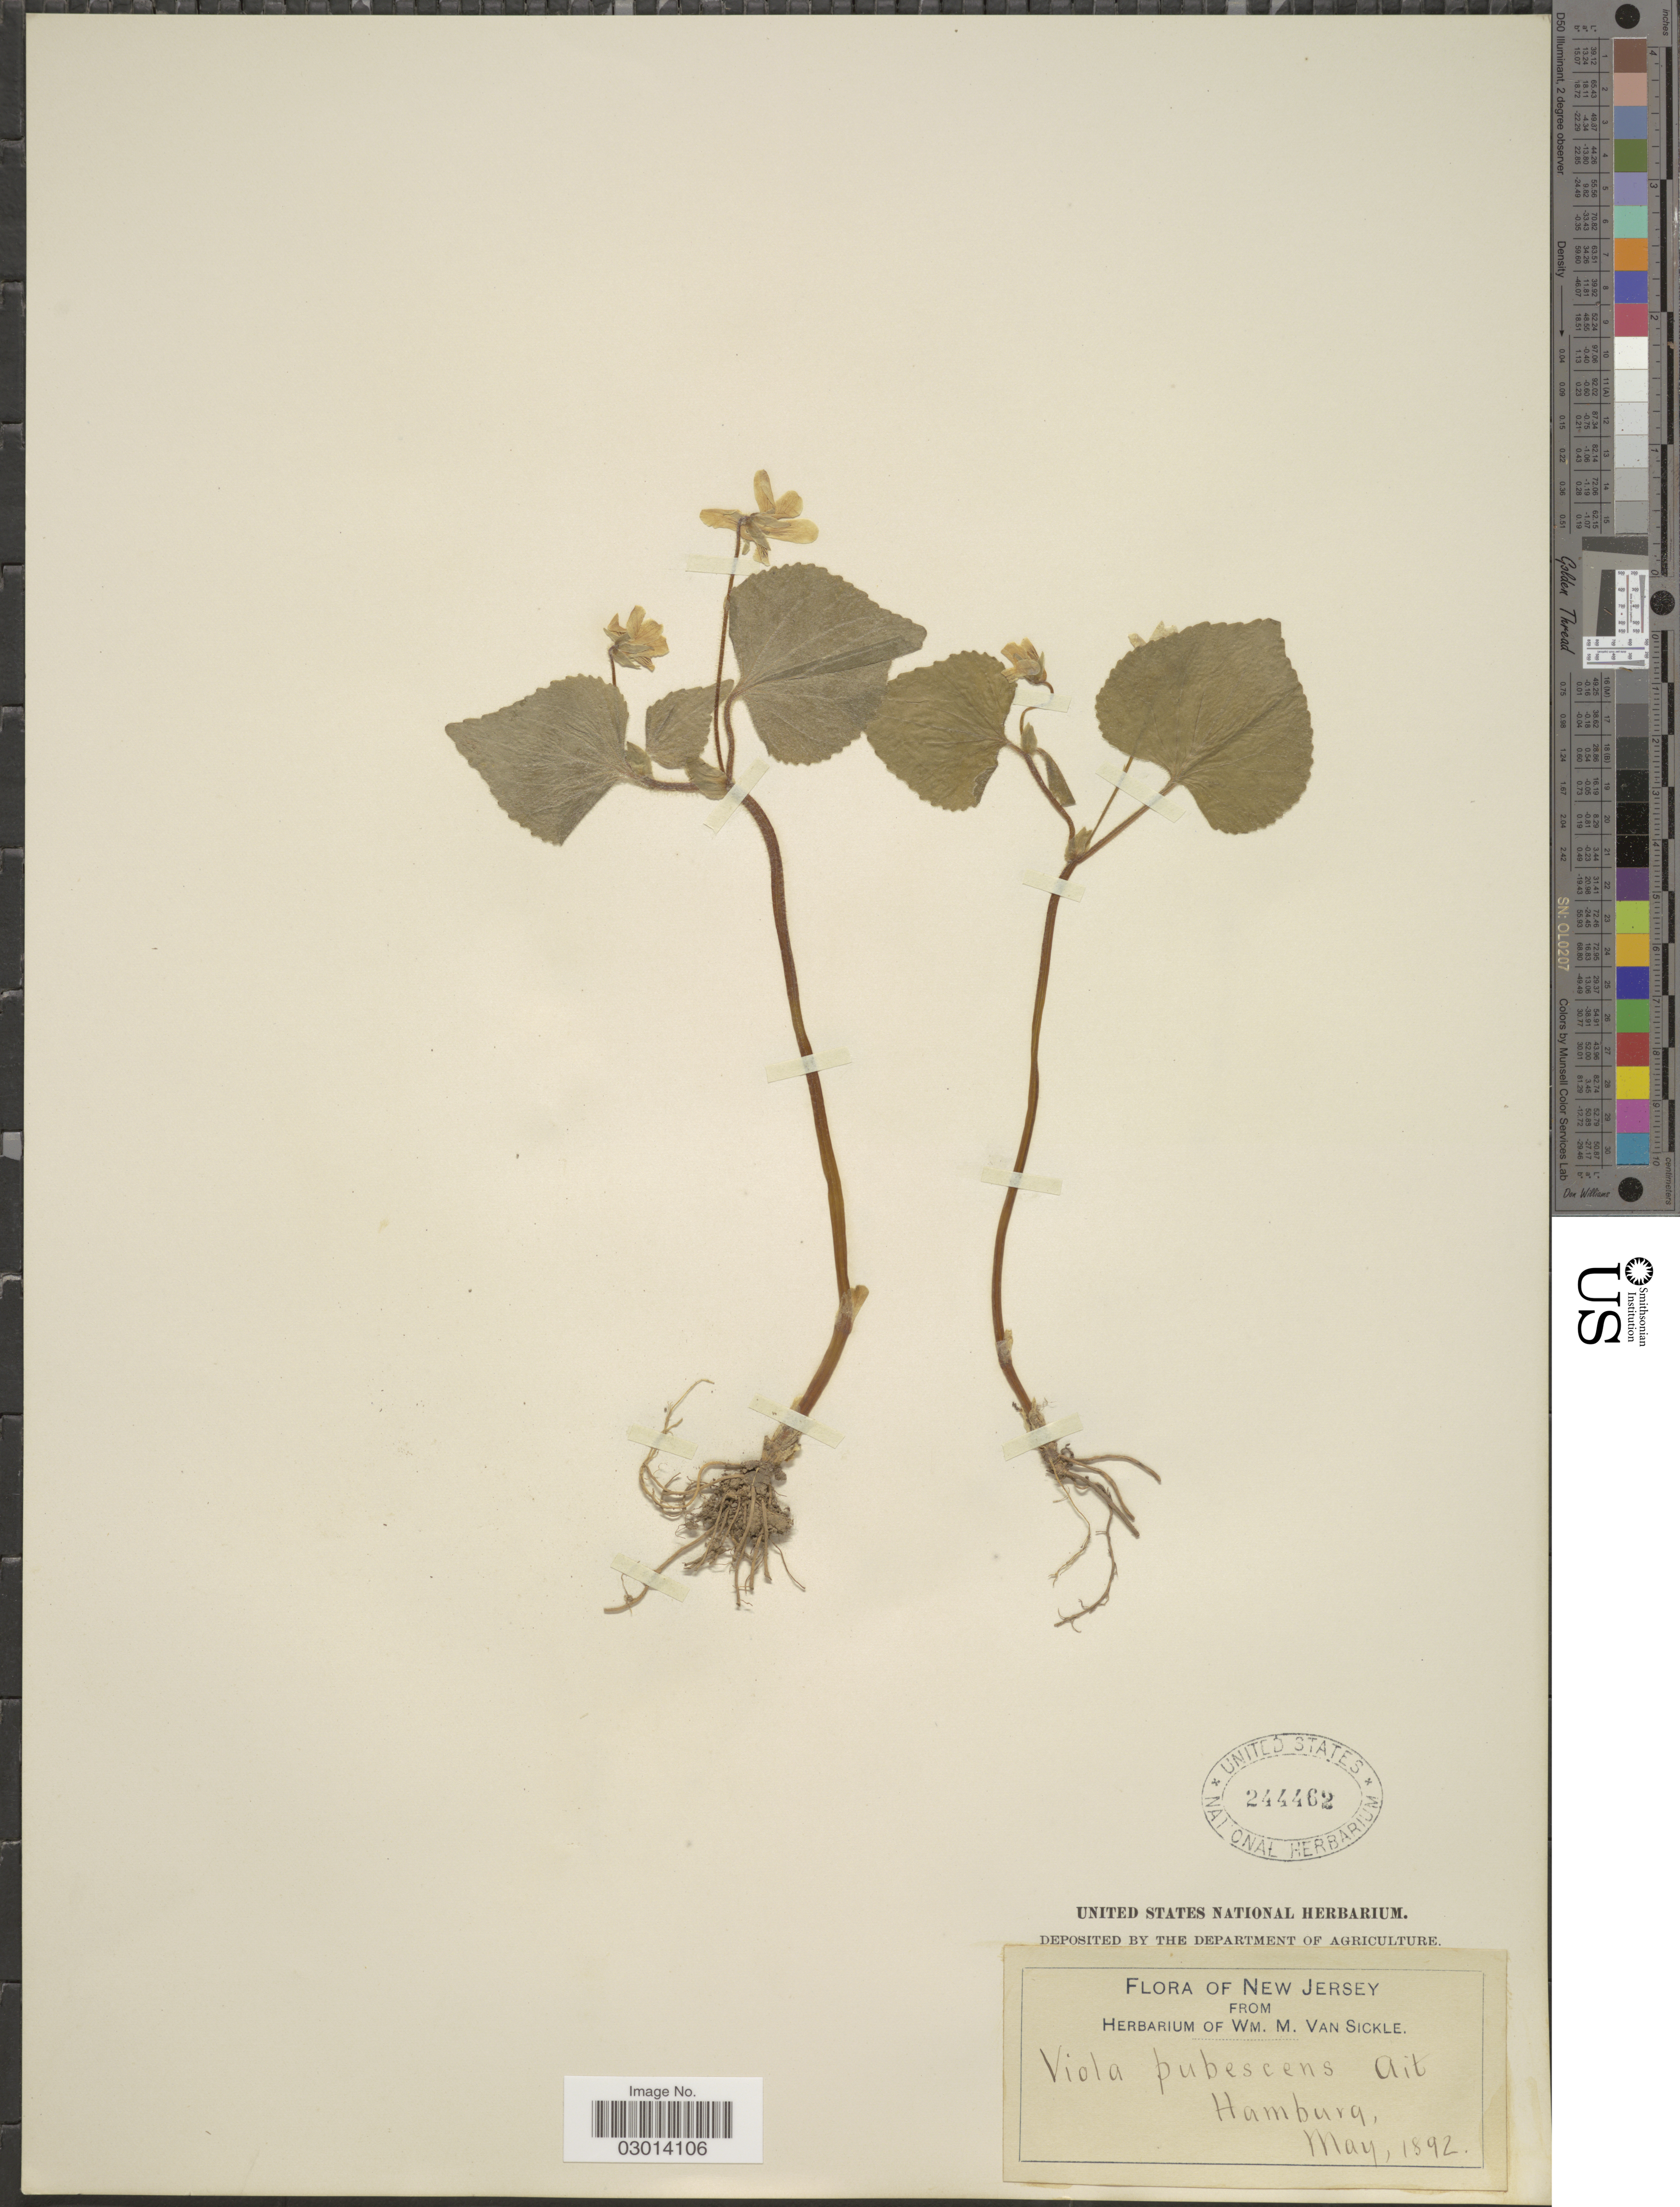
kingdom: Plantae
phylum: Tracheophyta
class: Magnoliopsida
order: Malpighiales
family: Violaceae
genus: Viola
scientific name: Viola pubescens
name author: Aiton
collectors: ex herb. Wm. M. Van Sickle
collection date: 1892-05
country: United States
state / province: New Jersey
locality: Hamburg.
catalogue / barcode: US 244462